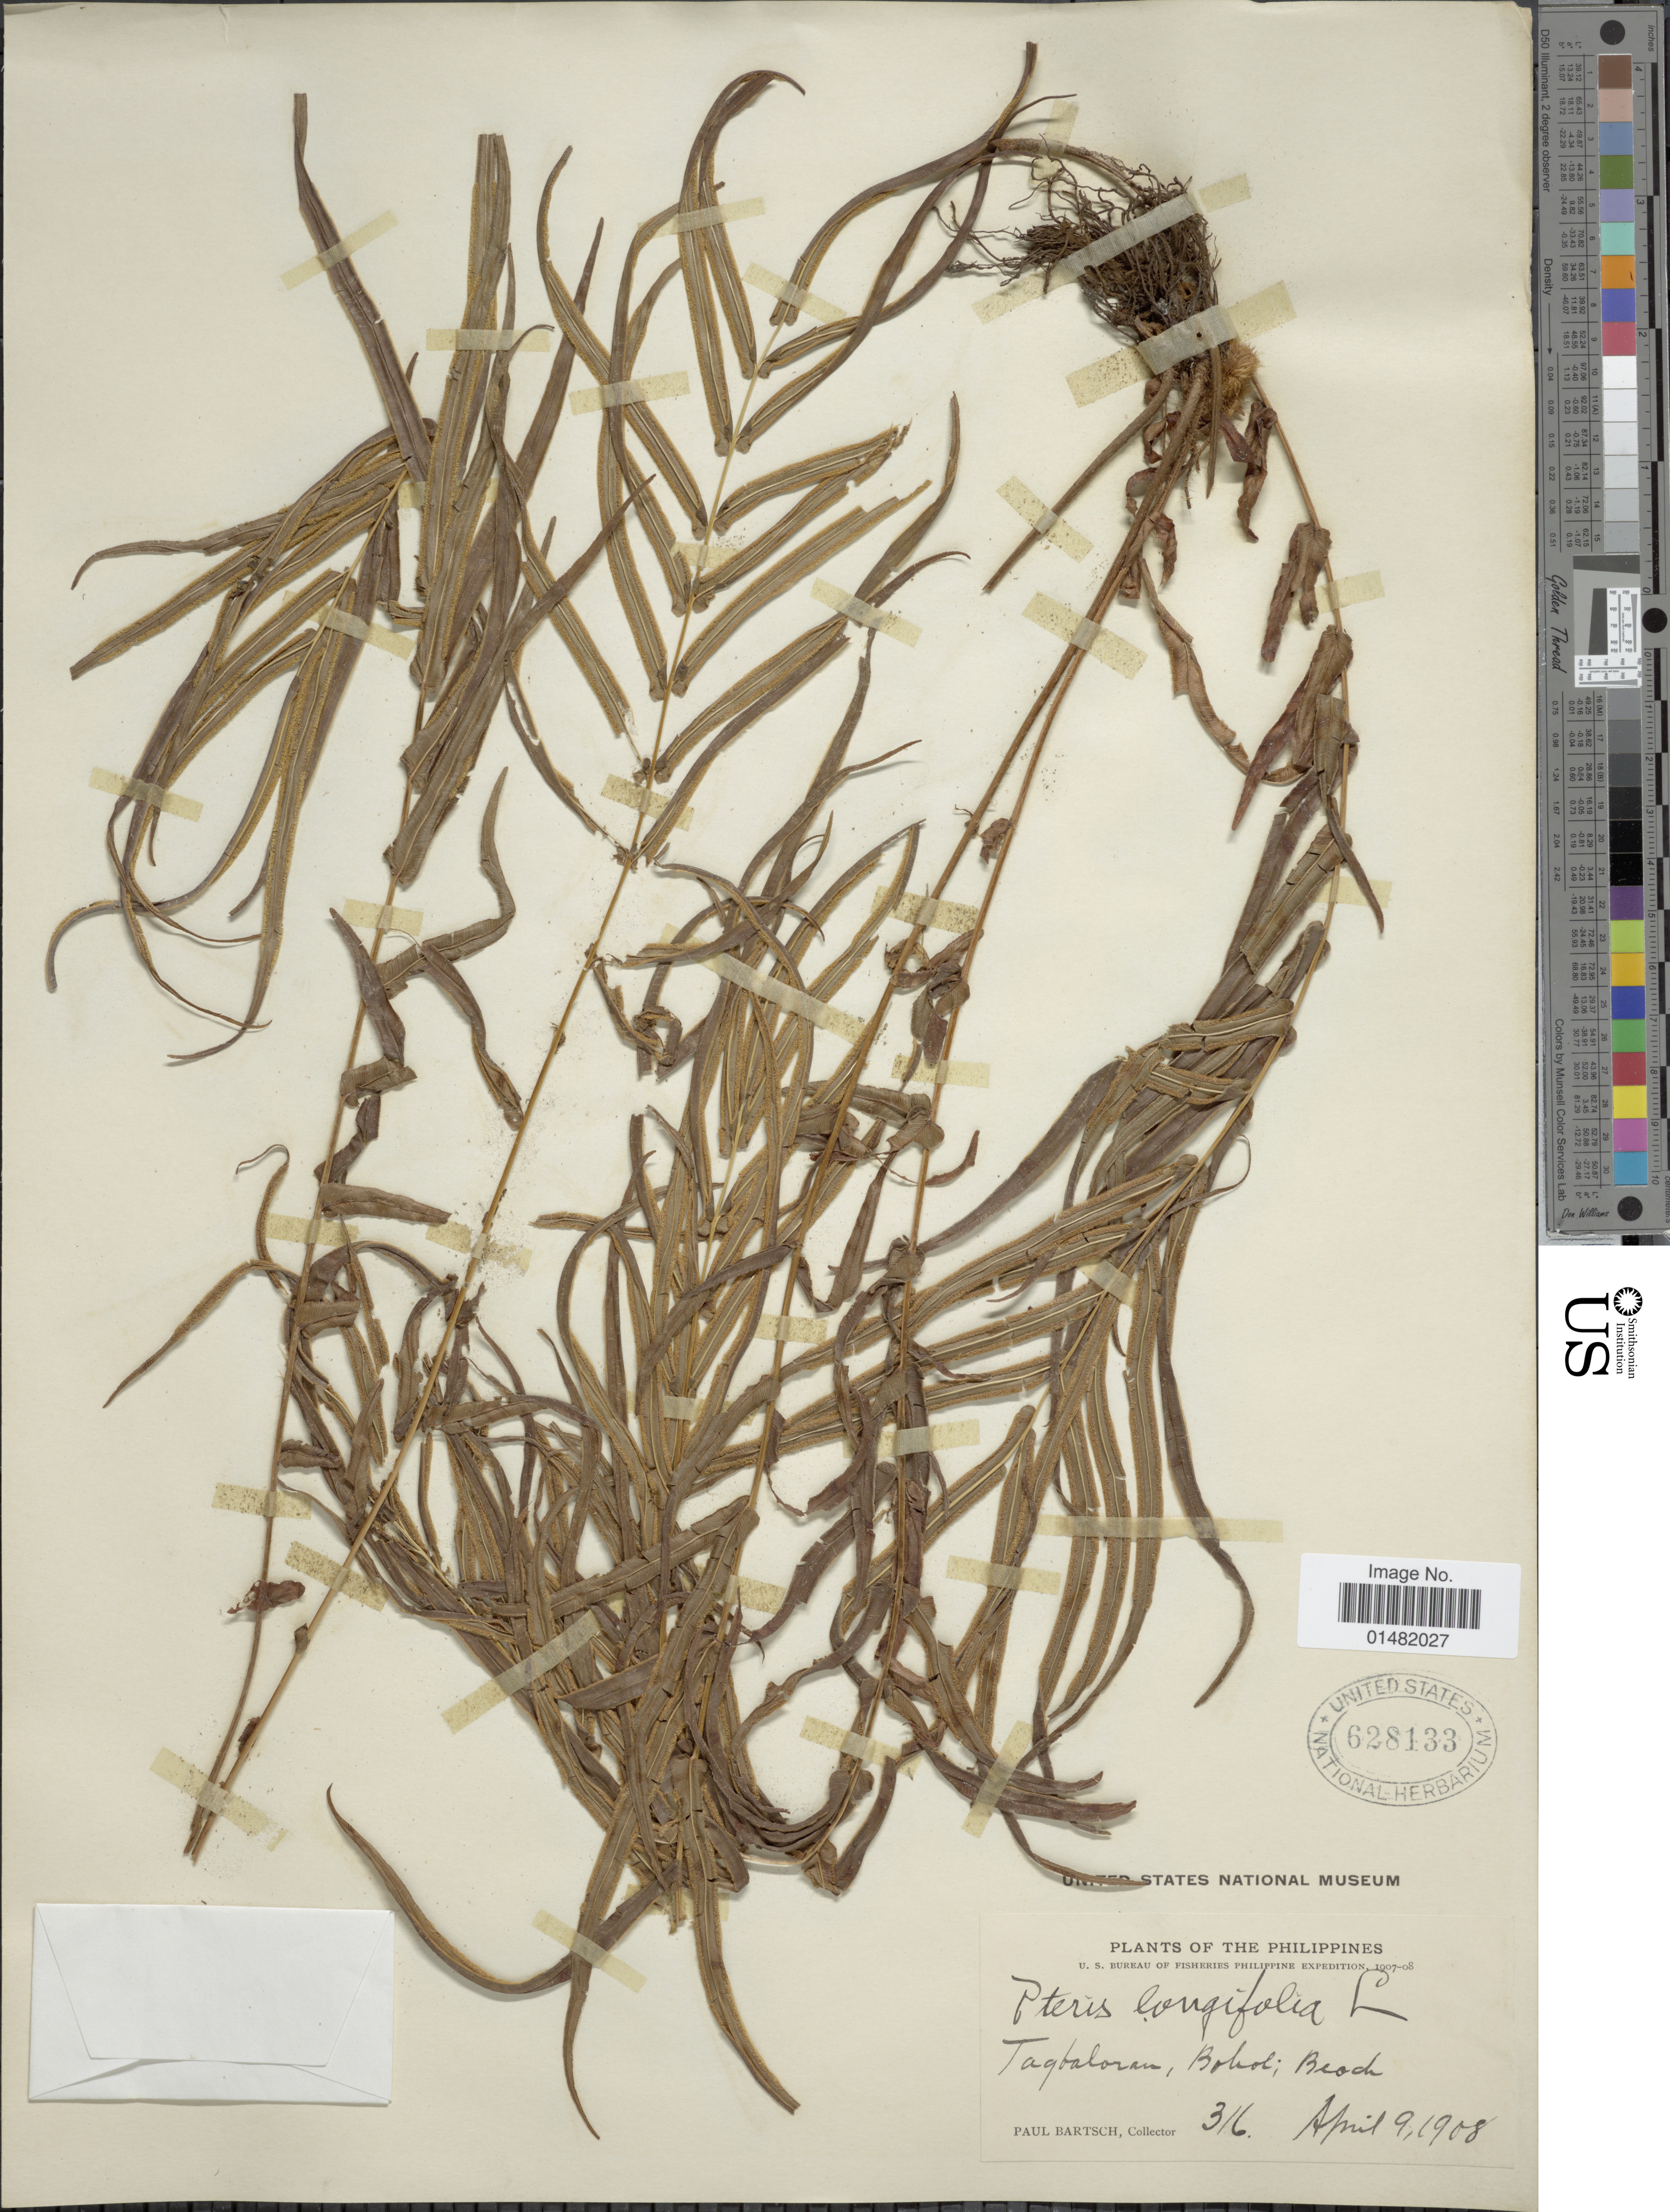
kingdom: Plantae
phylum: Tracheophyta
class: Polypodiopsida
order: Polypodiales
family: Pteridaceae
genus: Pteris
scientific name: Pteris vittata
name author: L.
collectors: P. Bartsch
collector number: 316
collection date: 1908-04-09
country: Philippines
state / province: Central Visayas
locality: Tagbaloran, Bohol; Beach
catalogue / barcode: US 628133